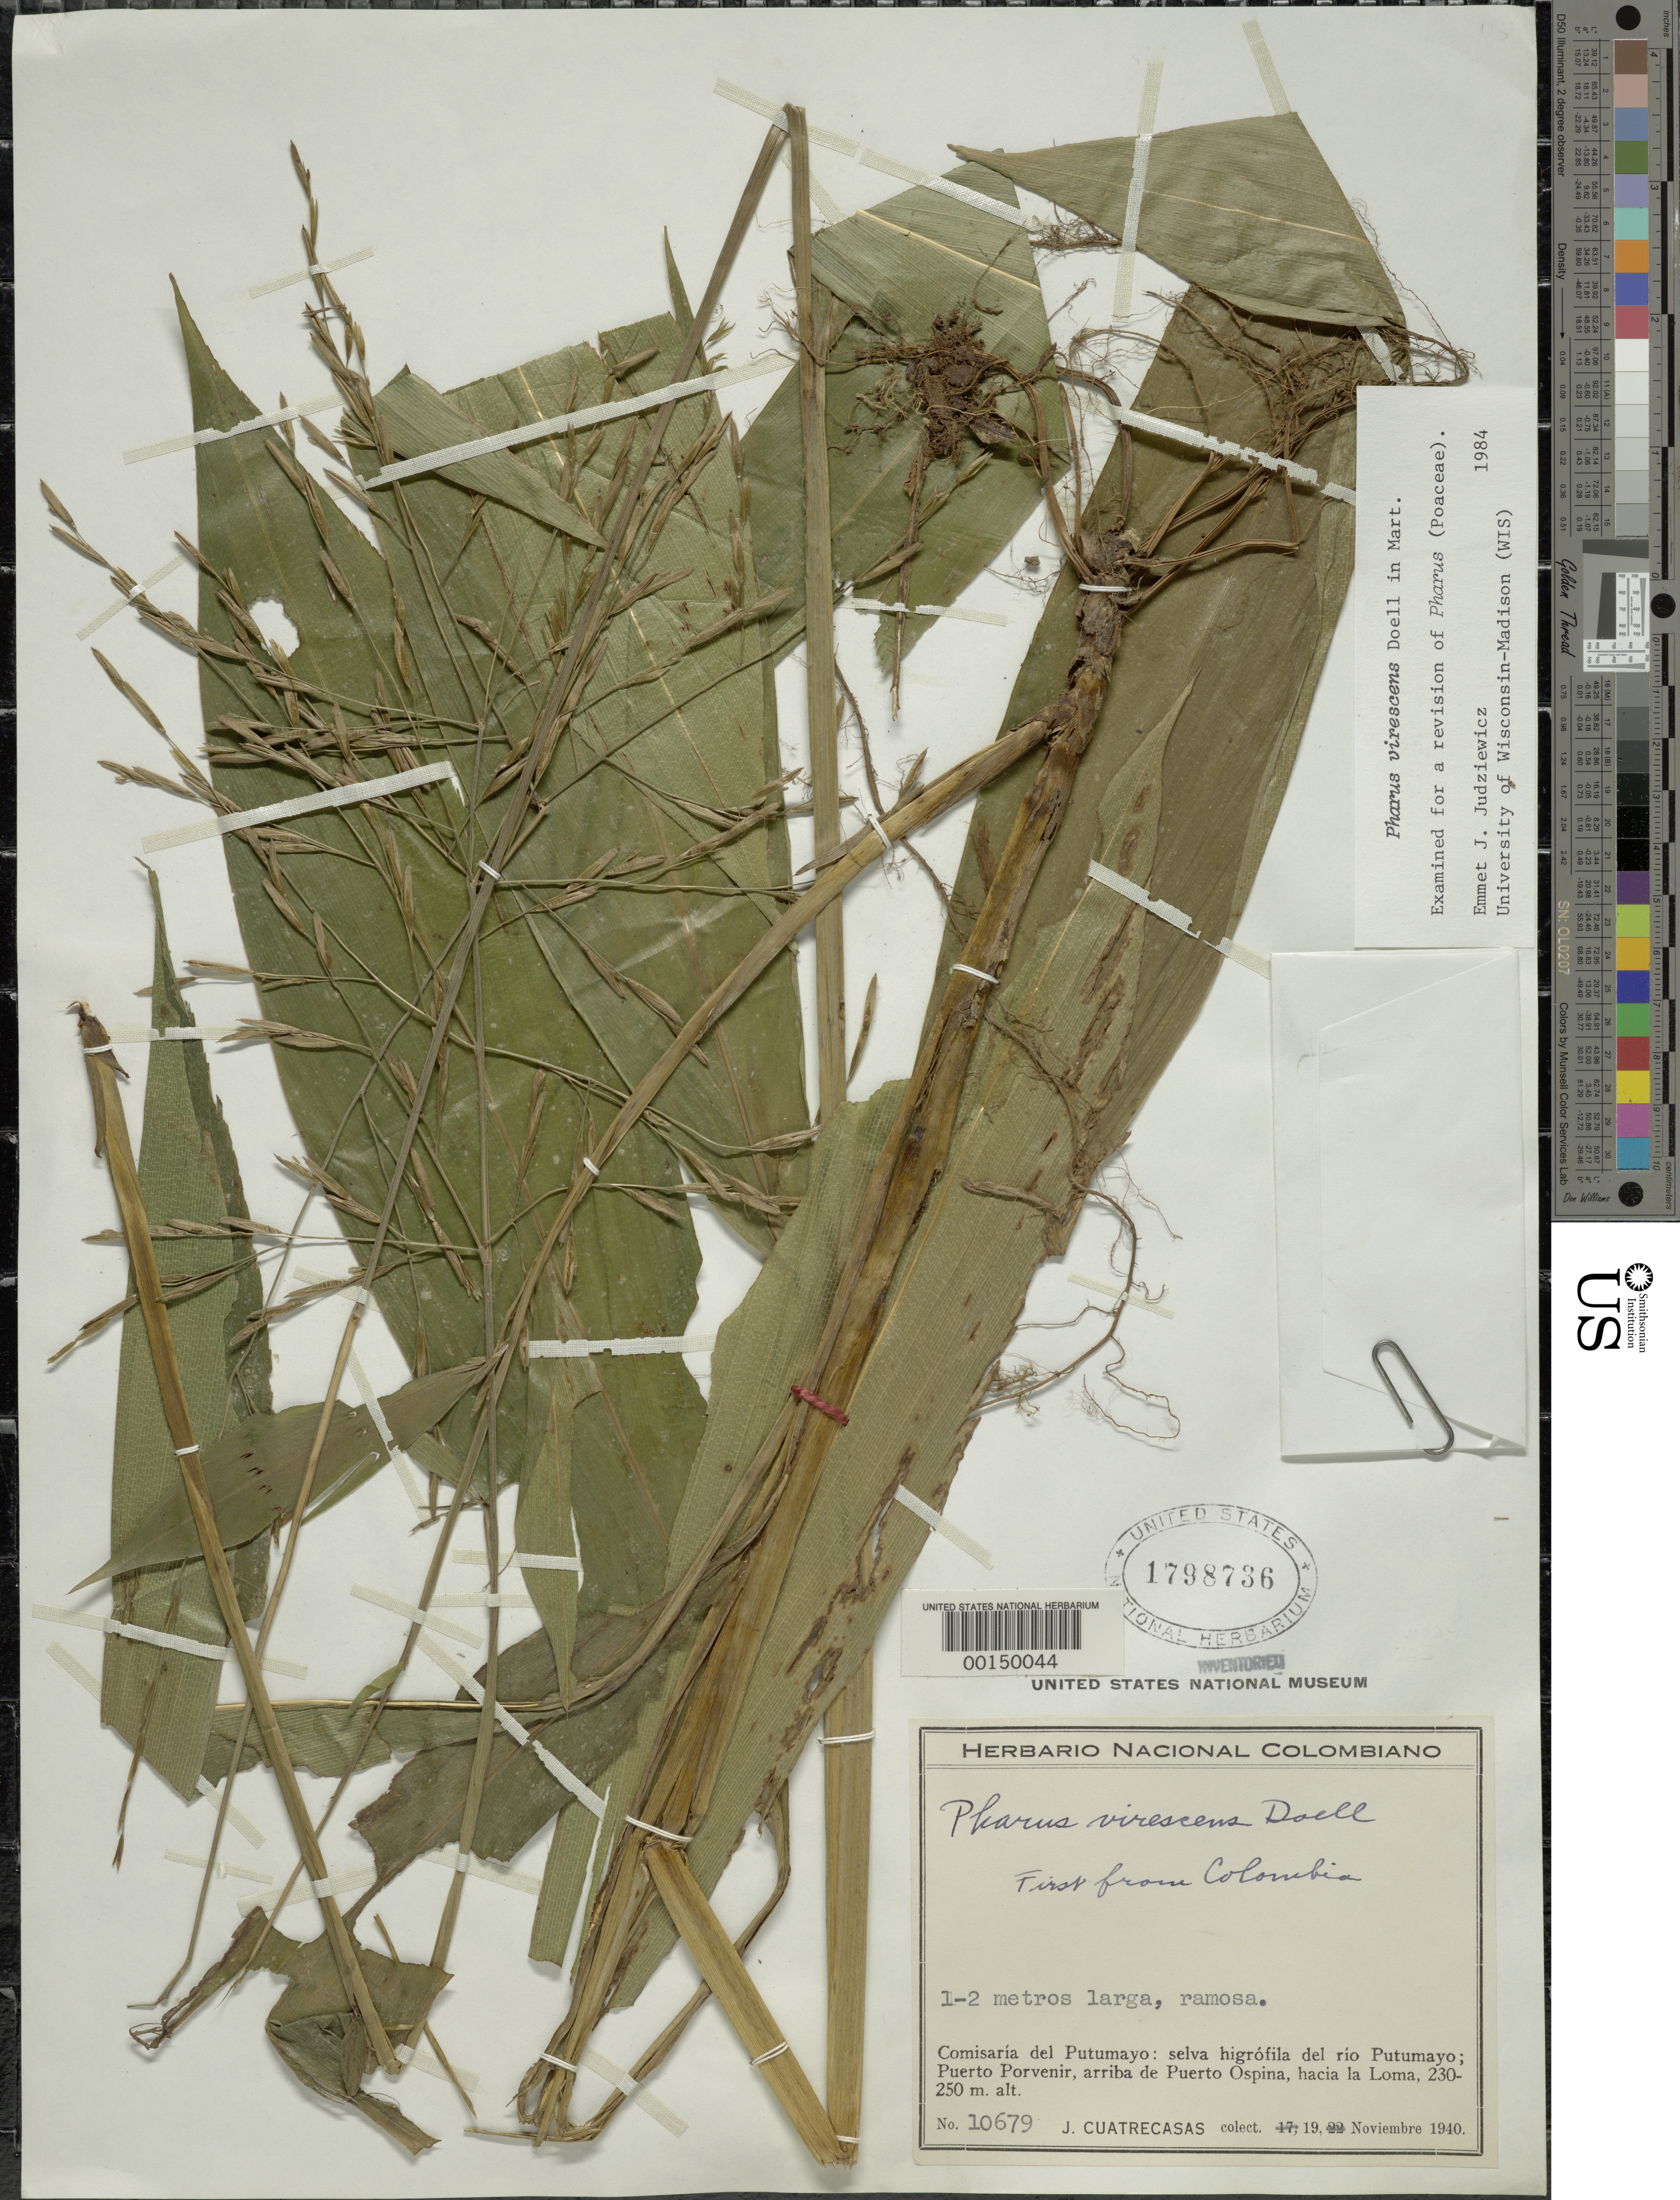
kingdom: Plantae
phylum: Tracheophyta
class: Liliopsida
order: Poales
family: Poaceae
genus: Pharus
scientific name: Pharus virescens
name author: Döll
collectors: J. Cuatrecasas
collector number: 10679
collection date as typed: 19 Nov 1940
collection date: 1940-11-19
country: Colombia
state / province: Putumayo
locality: Puerto porvenir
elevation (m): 230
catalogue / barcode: US 1798736